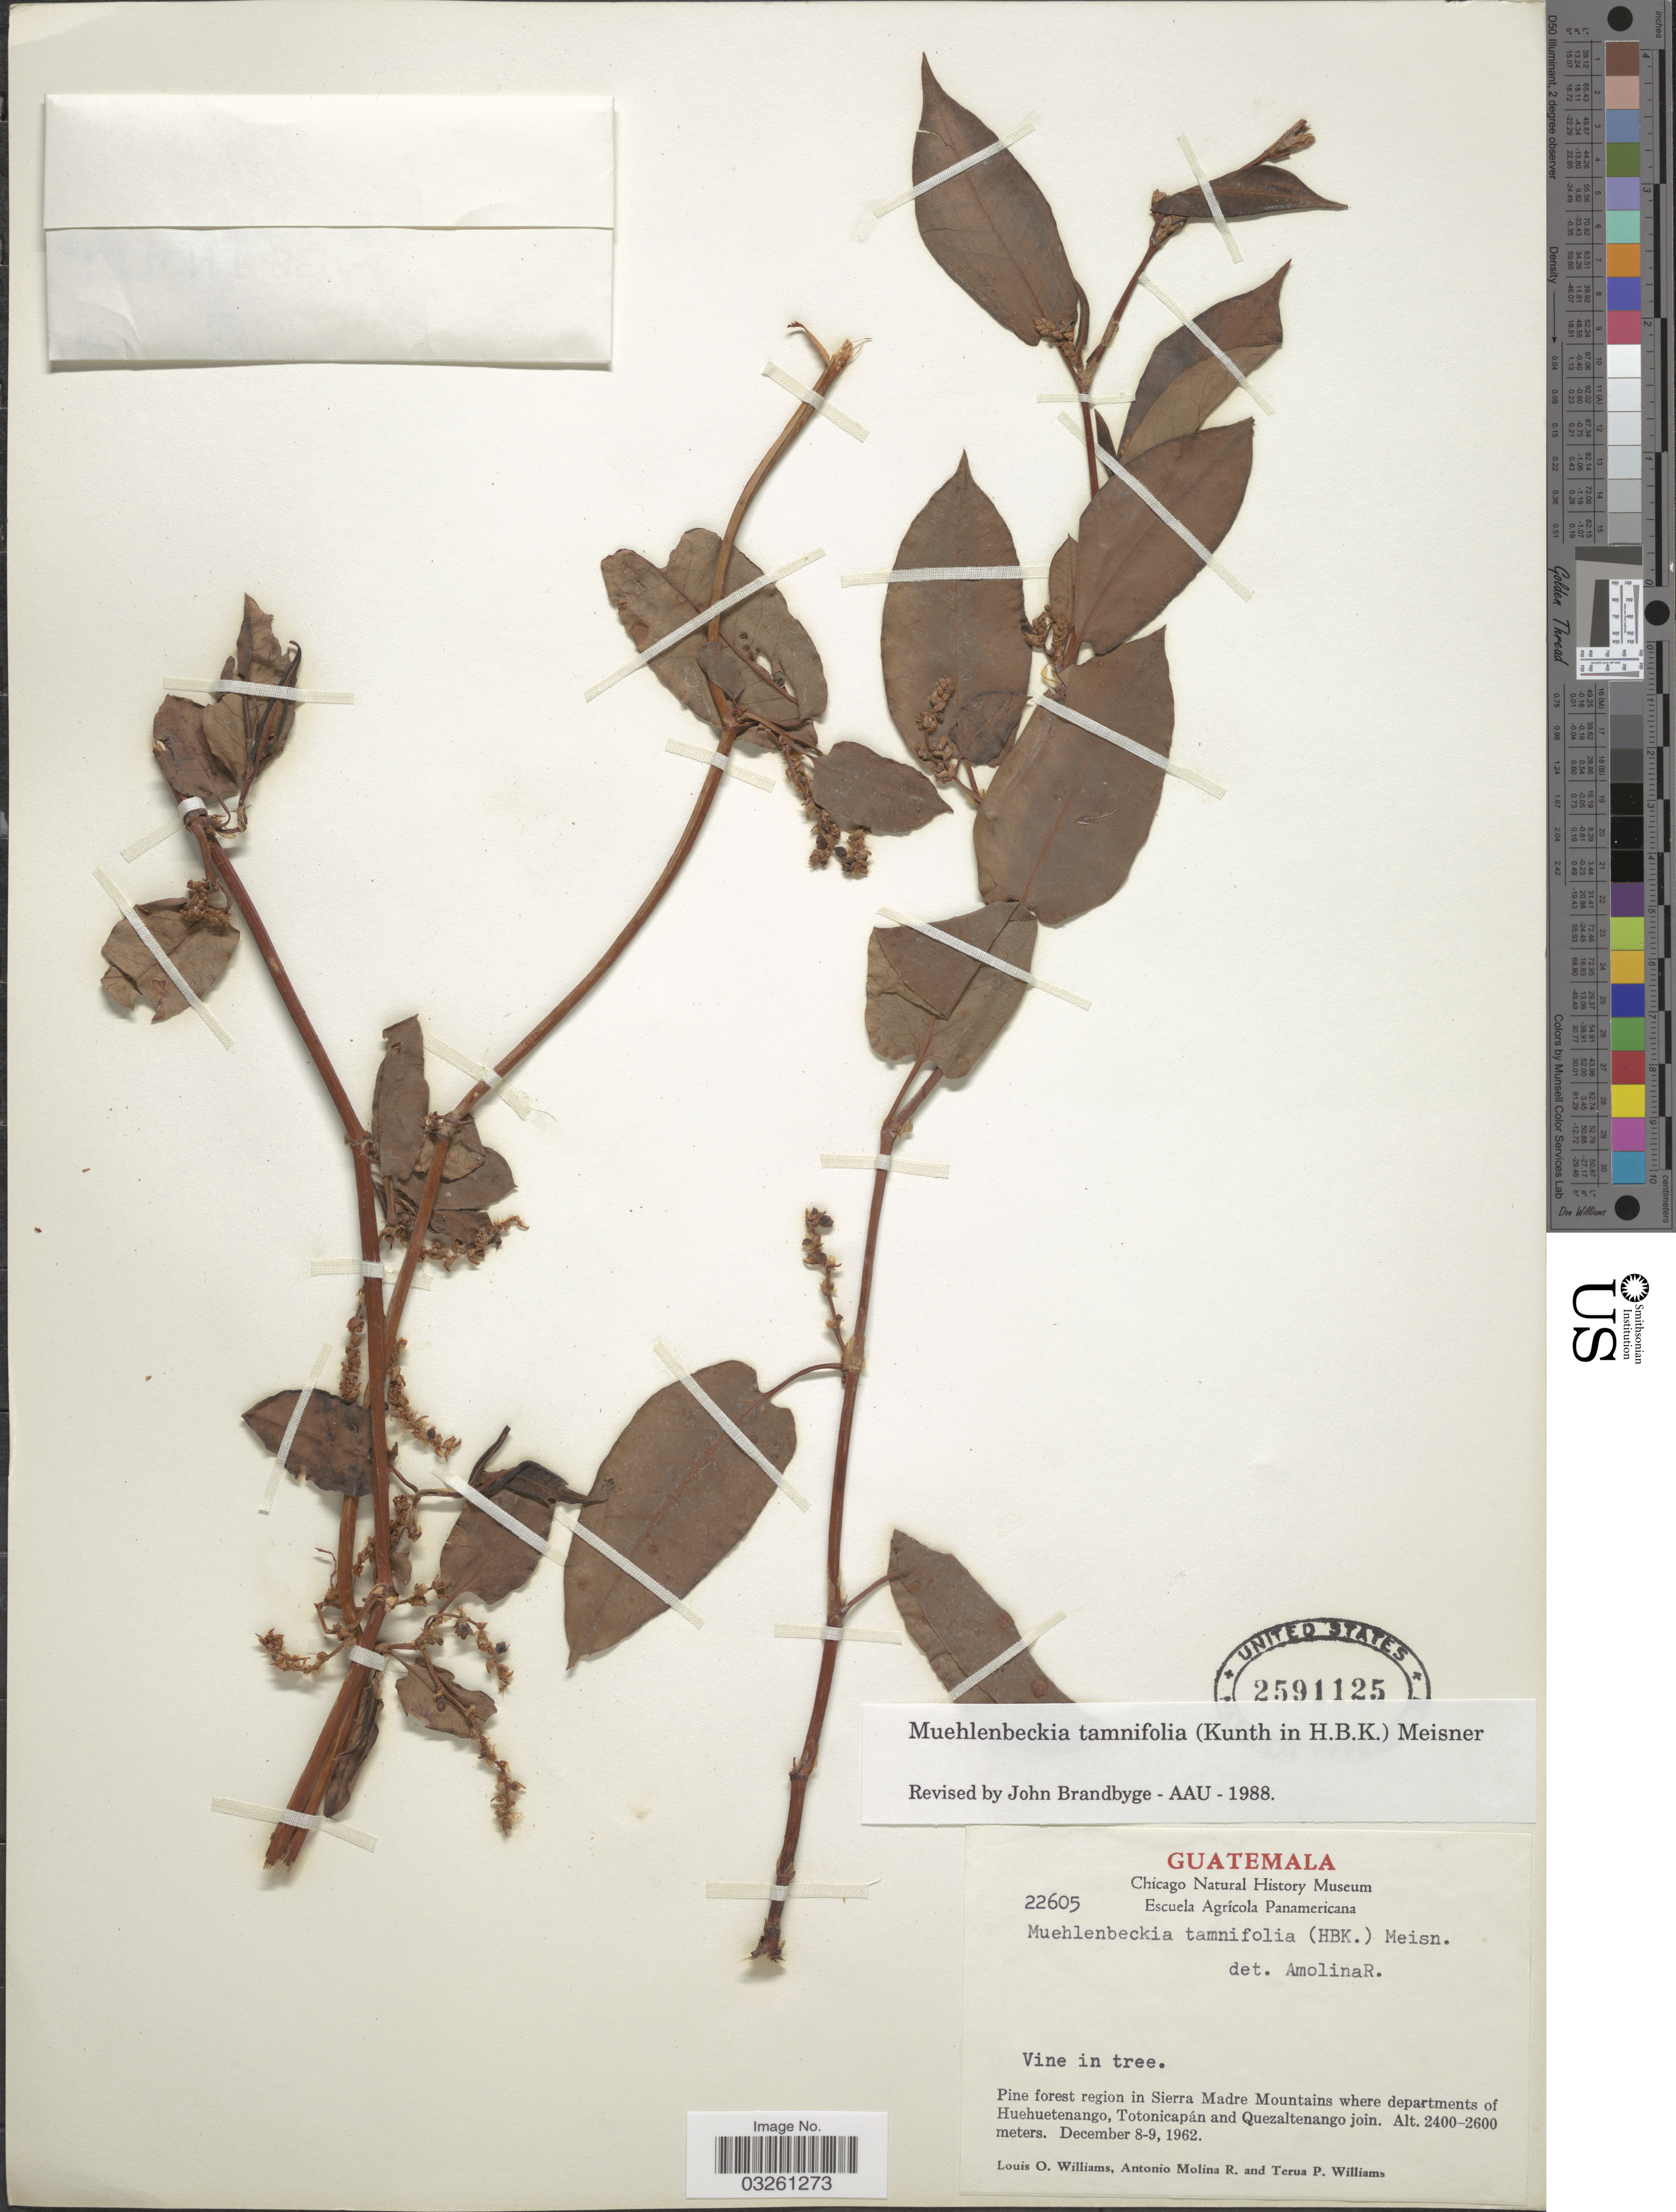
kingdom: Plantae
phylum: Tracheophyta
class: Magnoliopsida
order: Caryophyllales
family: Polygonaceae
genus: Muehlenbeckia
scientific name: Muehlenbeckia tamnifolia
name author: (Kunth) Meisn.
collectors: L. O. Williams, A. Molina R. & T. Williams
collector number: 22605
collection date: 1962-12-08/1962-12-09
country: Guatemala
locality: Pine forest region in Sierra Madre Mountains where departments of Huehuetenango, Totonicapán and Quezaltenango join.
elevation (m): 2400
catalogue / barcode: US 2591125